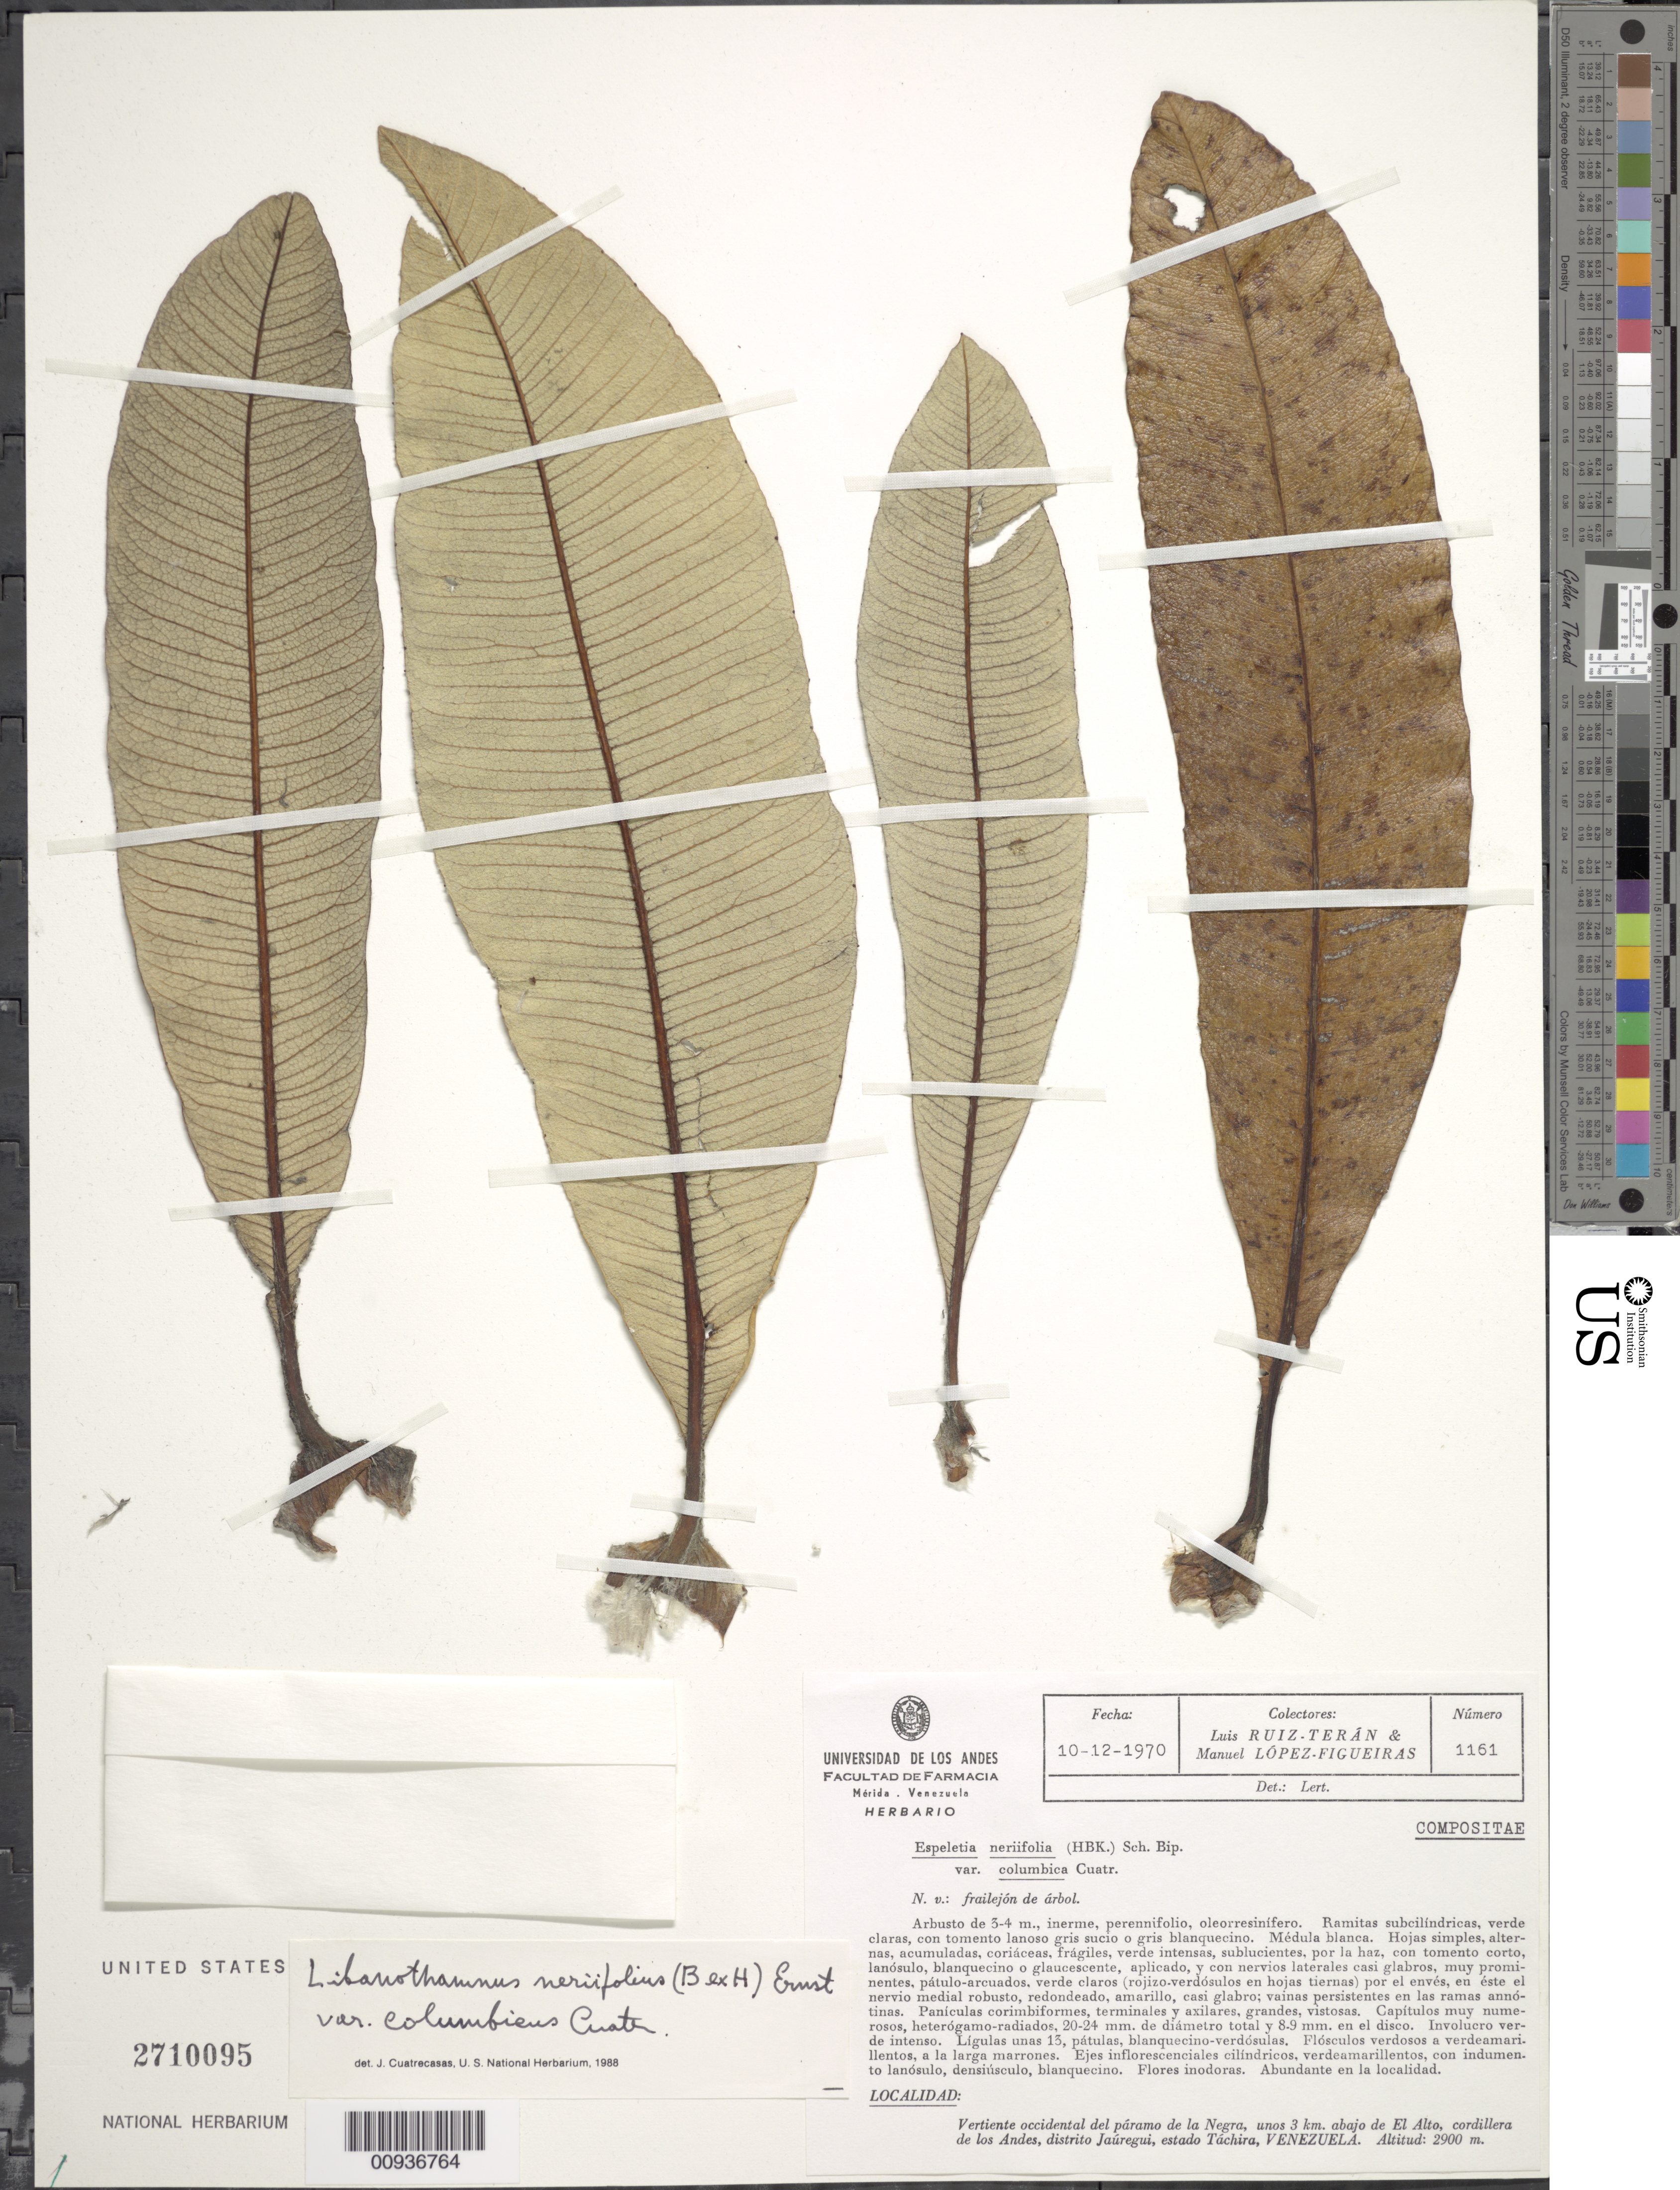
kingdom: Plantae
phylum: Tracheophyta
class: Magnoliopsida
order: Asterales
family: Asteraceae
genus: Libanothamnus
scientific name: Libanothamnus neriifolius var. columbicus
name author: (Cuatrec.) Cuatrec.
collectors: L. Teran & M. López Figueiras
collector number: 1161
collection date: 1970-12-10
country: Venezuela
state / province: Tachira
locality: Vertiente occidental del paramo de la Negra, unos 3 km abajo de El Alto, Cordillera de los Andes, Distrito Jauregui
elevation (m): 2900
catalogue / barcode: US 2710095